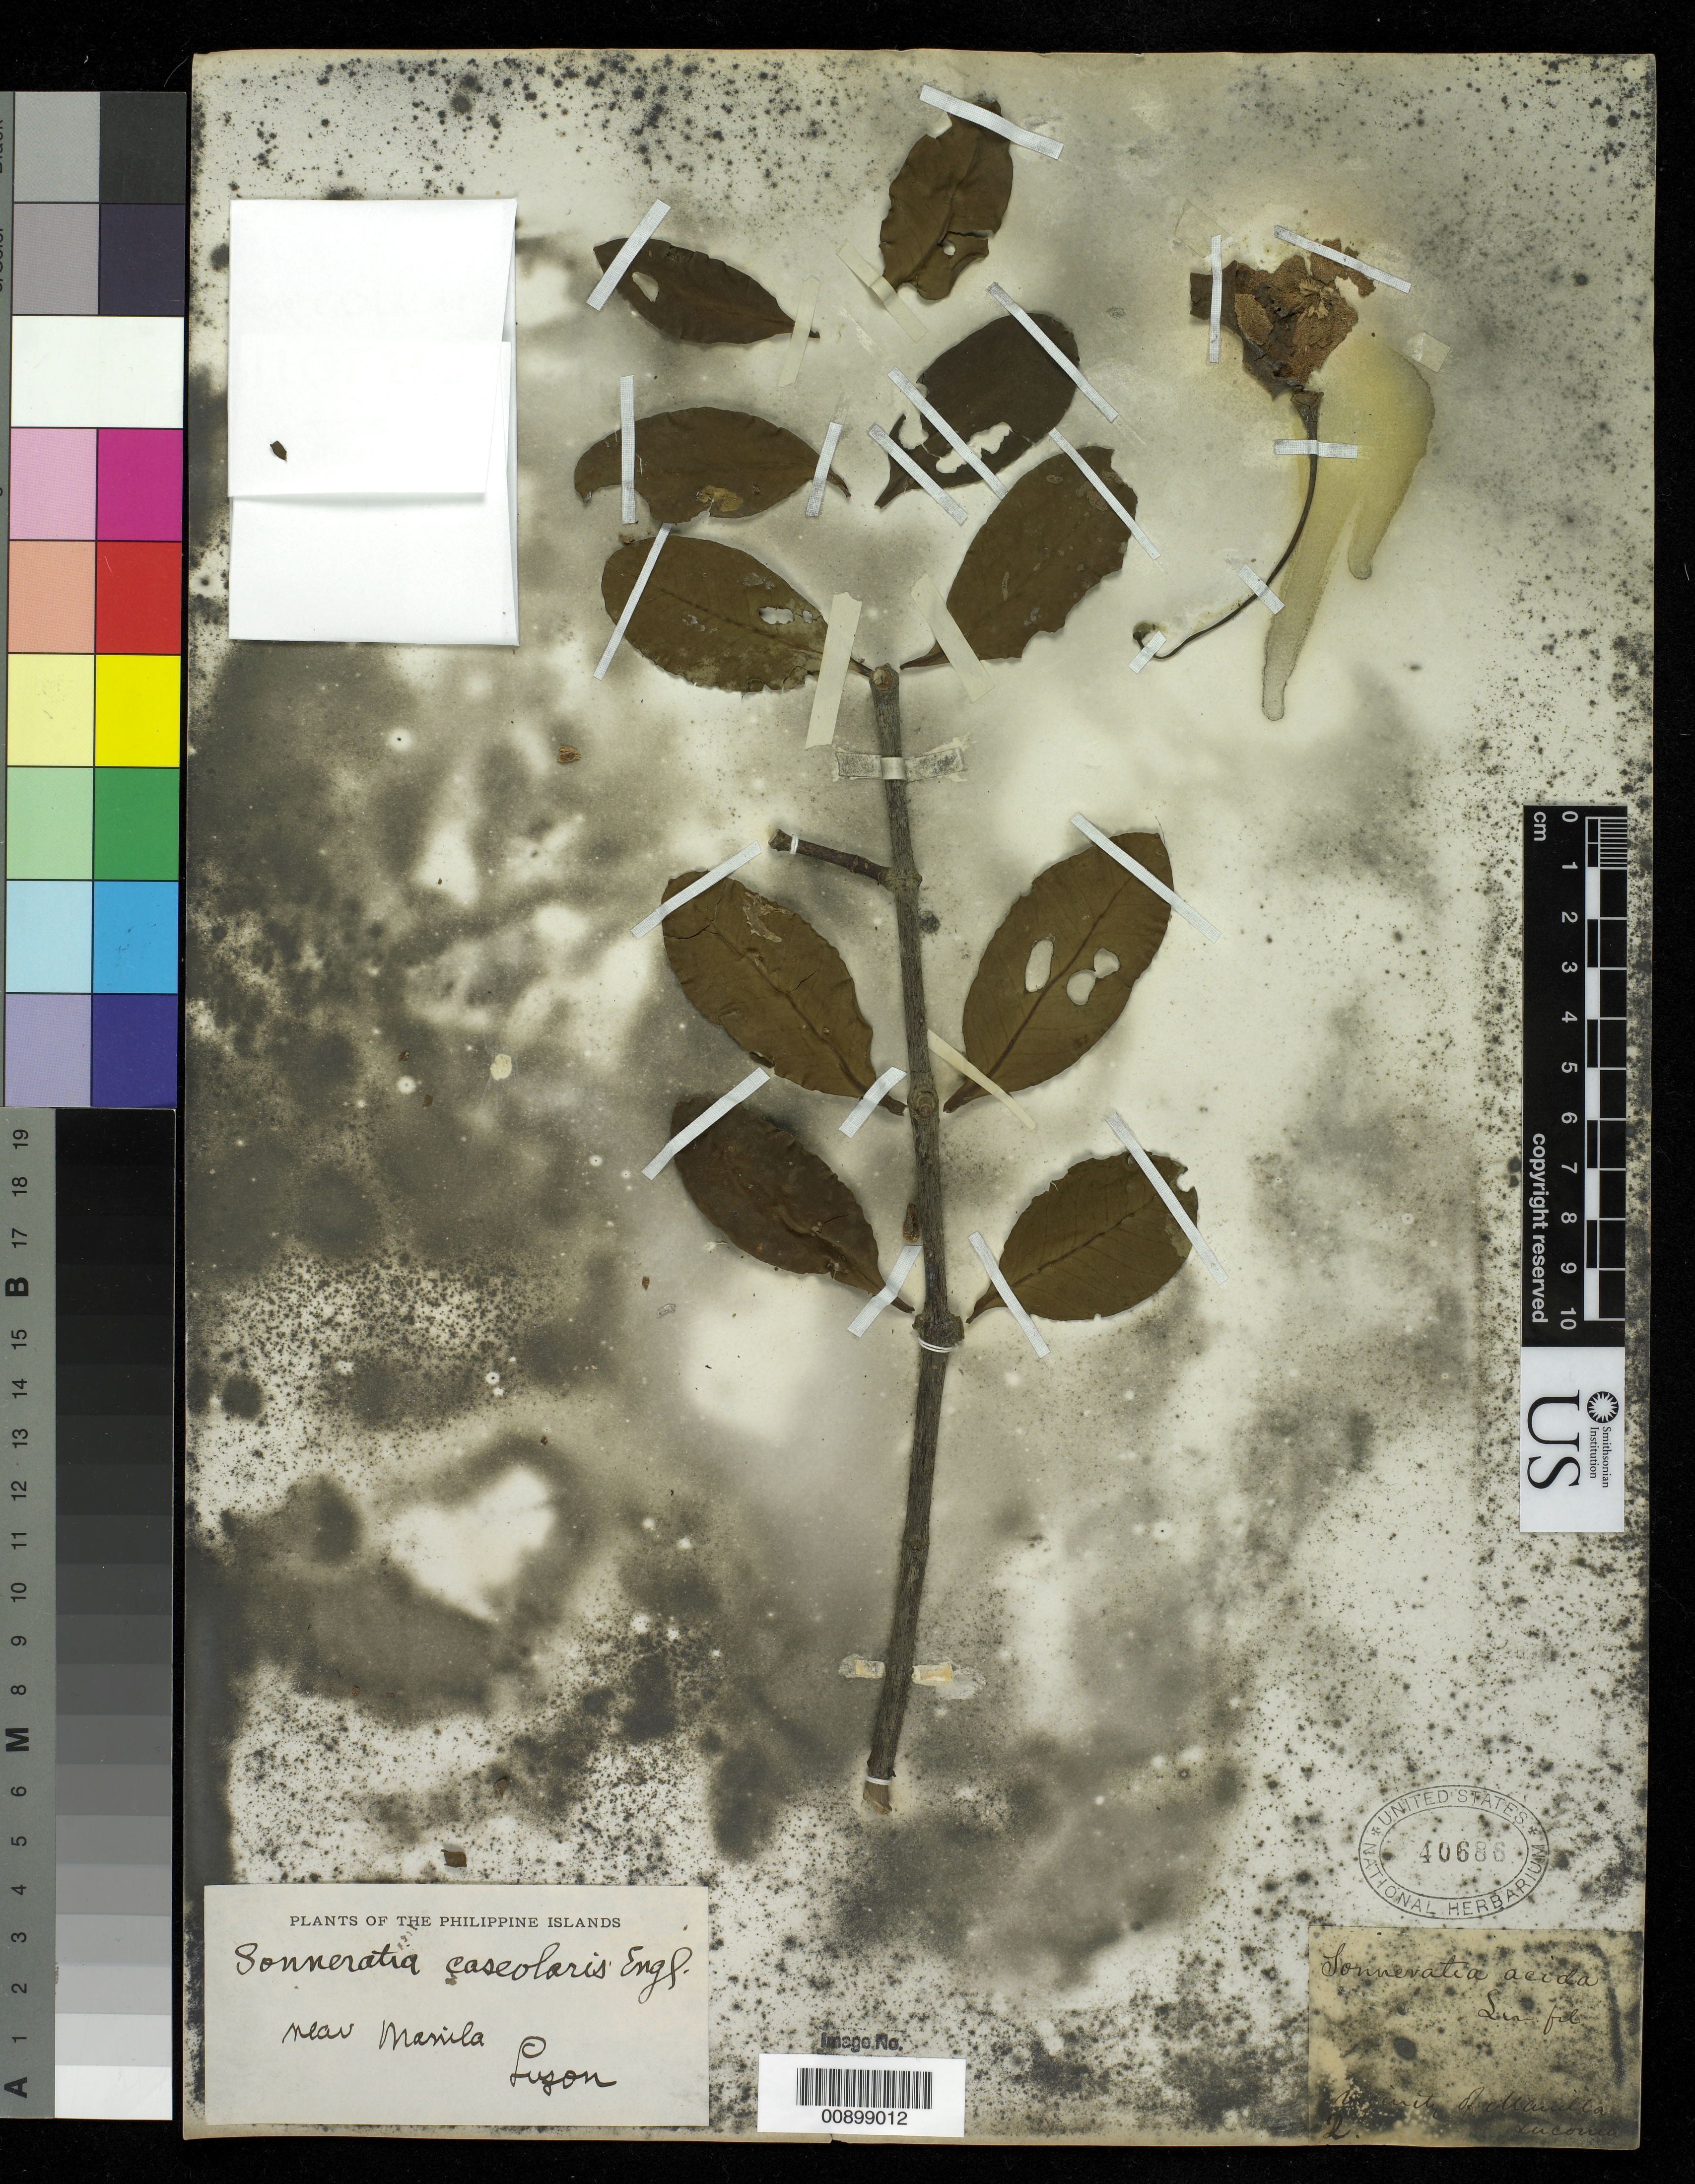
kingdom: Plantae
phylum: Tracheophyta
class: Magnoliopsida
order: Myrtales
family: Lythraceae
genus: Sonneratia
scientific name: Sonneratia caseolaris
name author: (L.) Engl.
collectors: Wilkes Explor. Exped.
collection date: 1838/1842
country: Philippines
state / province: National Capital Region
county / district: Manila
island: Luzon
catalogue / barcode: US 40686